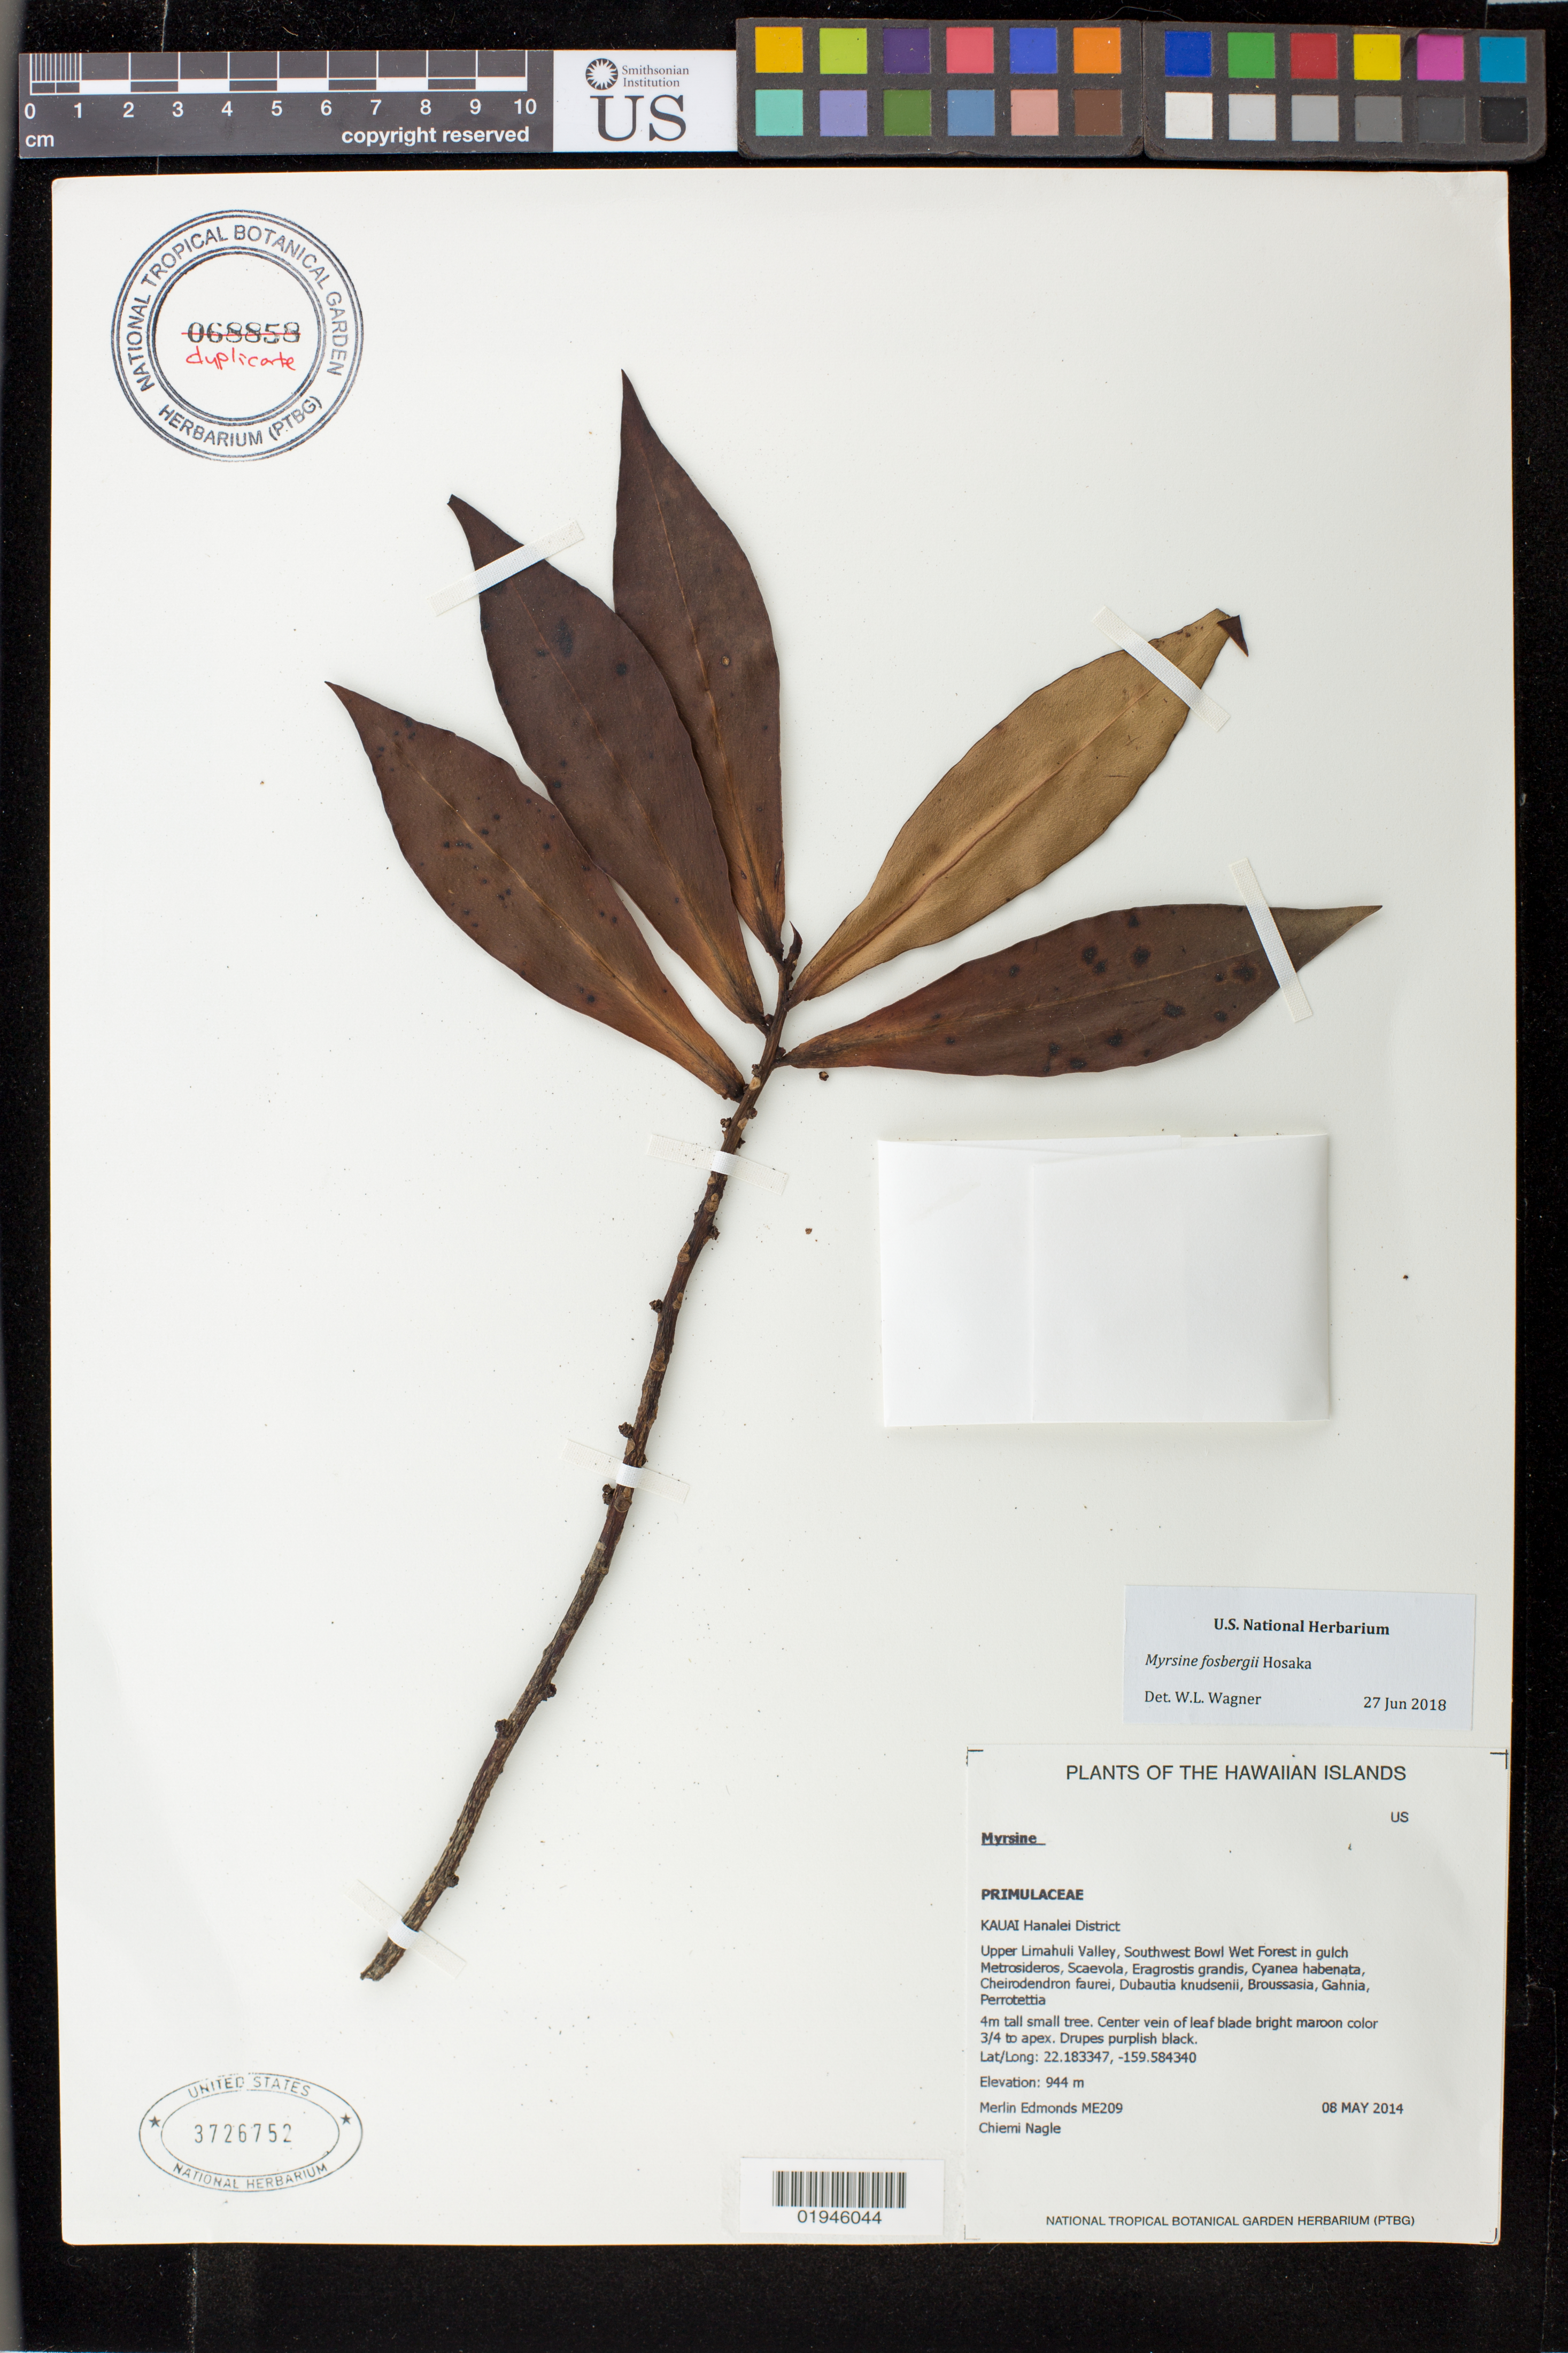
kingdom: Plantae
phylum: Tracheophyta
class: Magnoliopsida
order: Ericales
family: Primulaceae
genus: Myrsine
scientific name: Myrsine fosbergii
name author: Hosaka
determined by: Wagner, W. L., (BOT), Smithsonian Institution - National Museum of Natural History (UNITED STATES)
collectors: M. Edmonds & C. Nagle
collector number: ME209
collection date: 2014-05-08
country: United States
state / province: Hawaii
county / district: Kauai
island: Kaua'i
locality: Hanalei District, Upper Limahuli Valley, Southwest Bowl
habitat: Wet forest in gulch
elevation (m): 944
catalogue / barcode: US 3726752